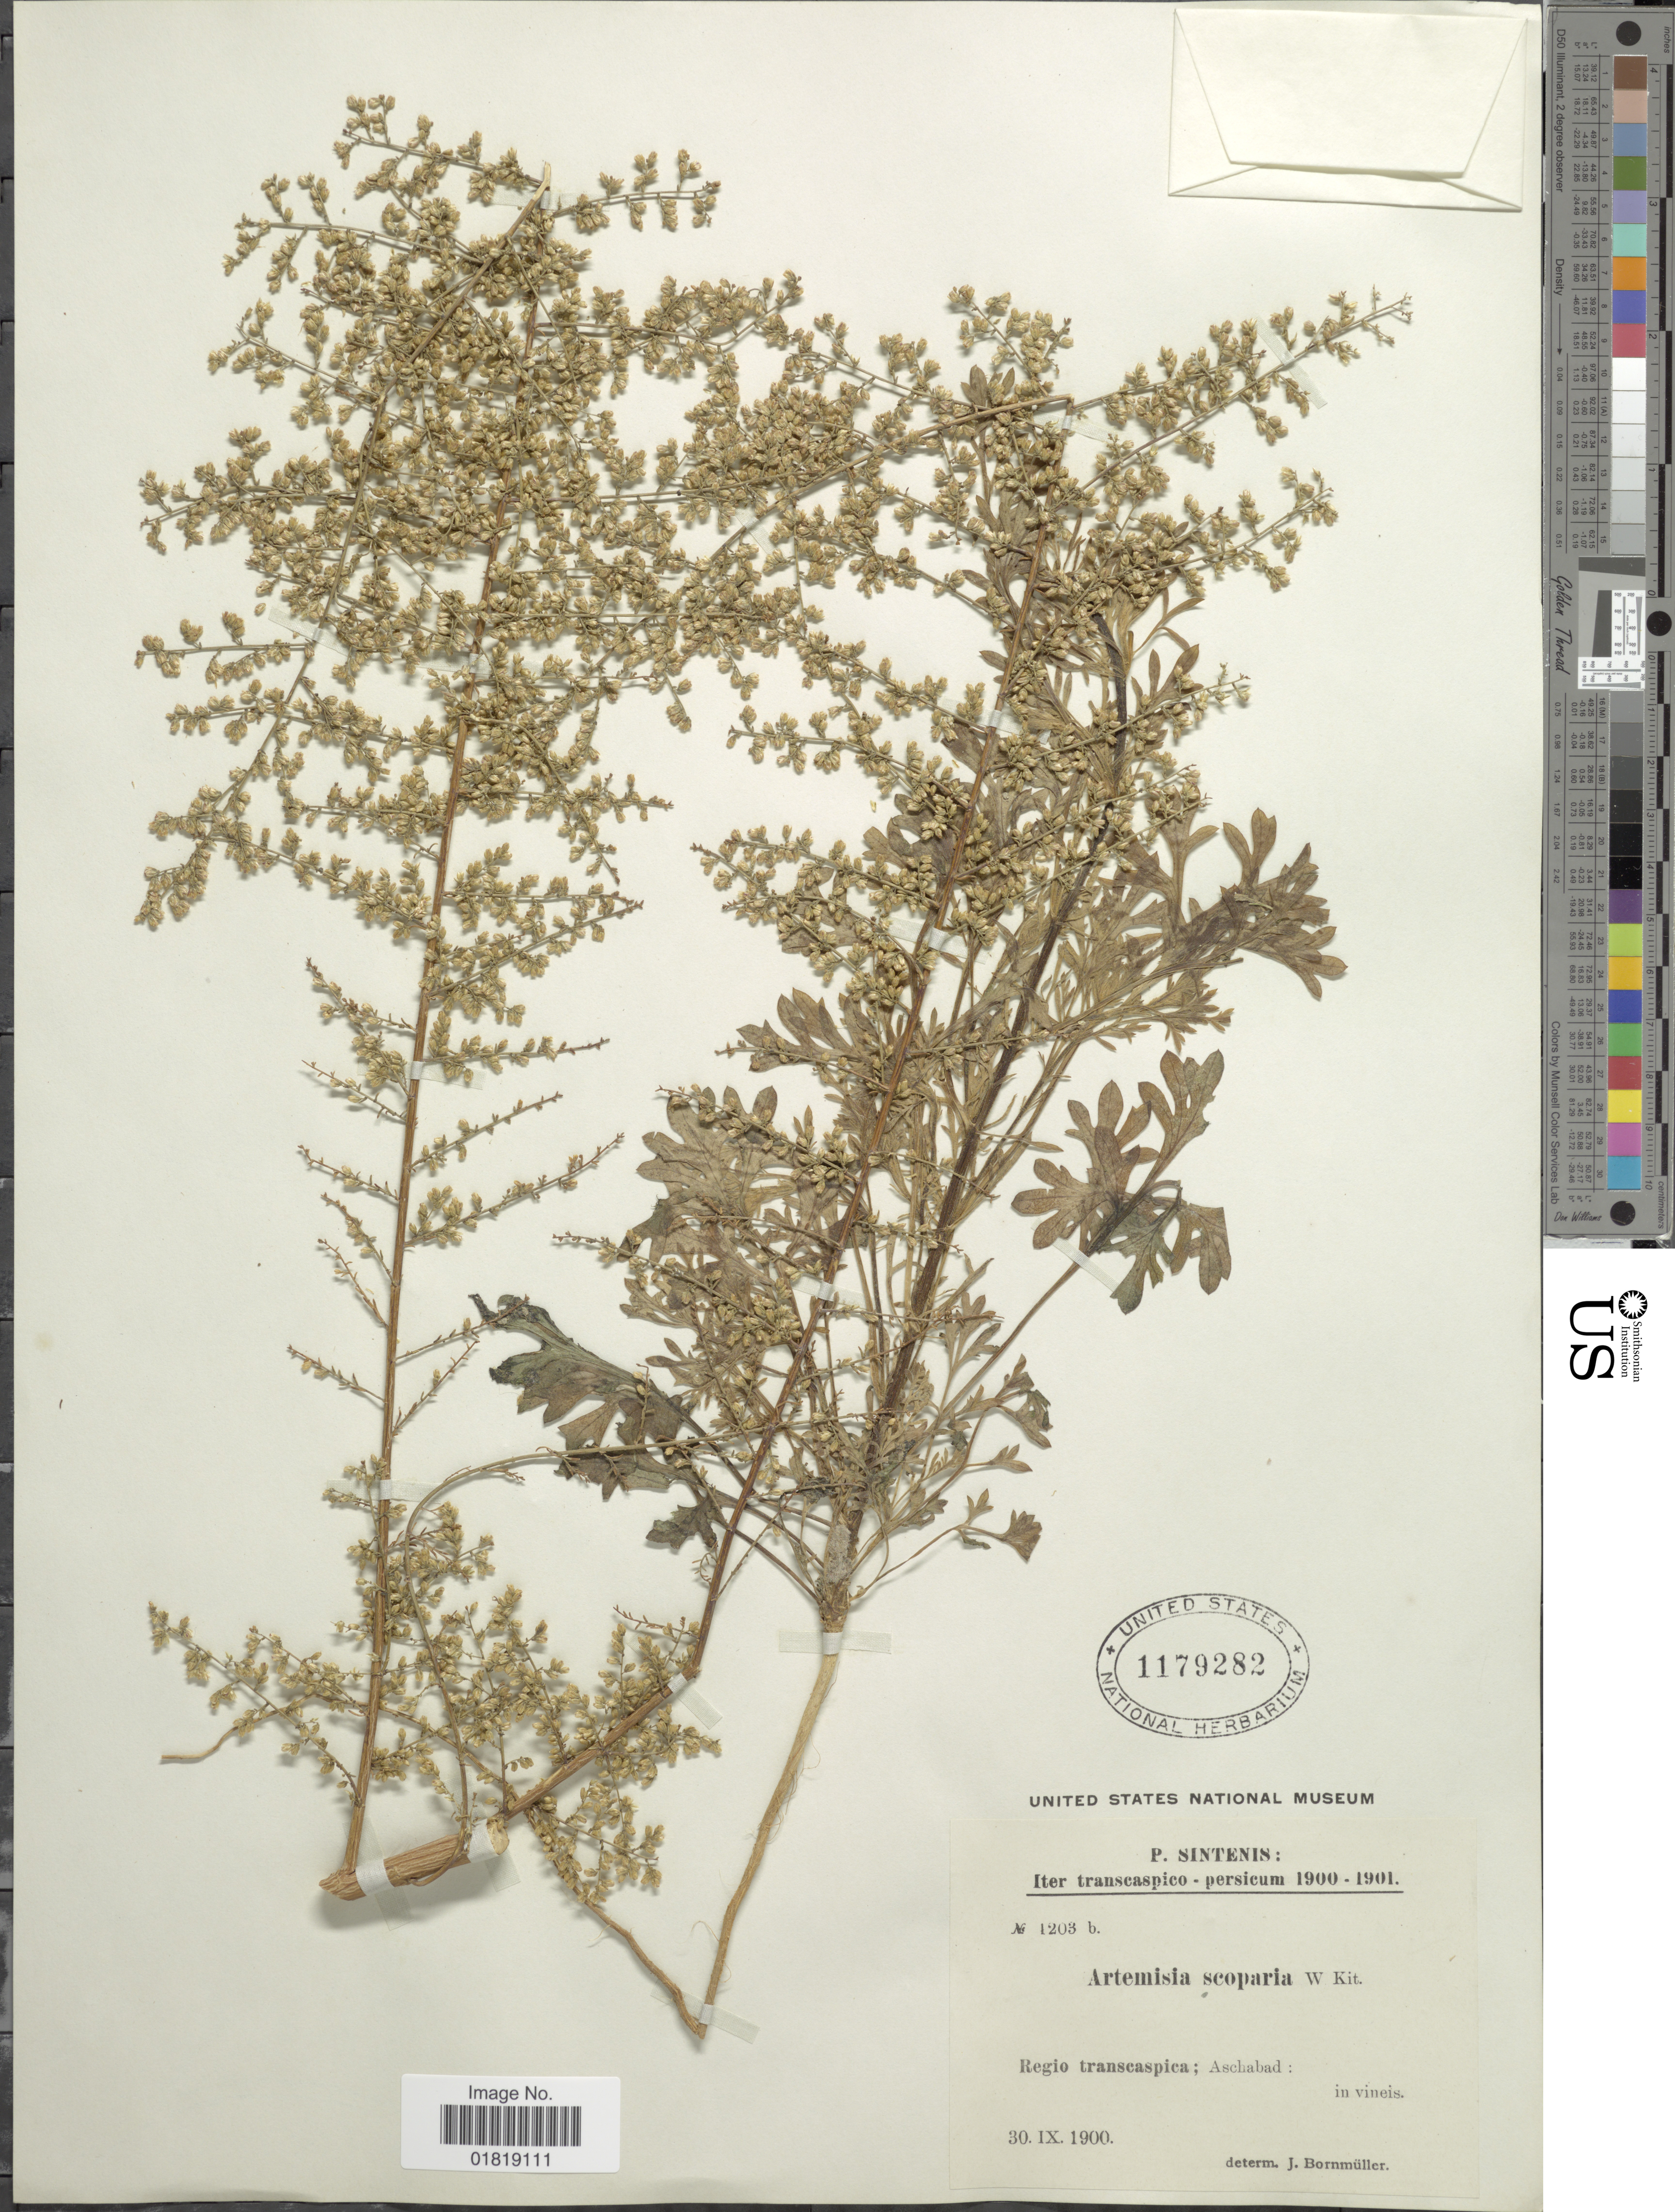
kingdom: Plantae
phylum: Tracheophyta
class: Magnoliopsida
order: Asterales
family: Asteraceae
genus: Artemisia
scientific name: Artemisia scoparia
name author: Waldst. & Kit.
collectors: P. Sintenis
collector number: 1203b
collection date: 1900-09-30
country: Turkmenistan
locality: Regio transcaspica; Aschabad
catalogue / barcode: US 1179282